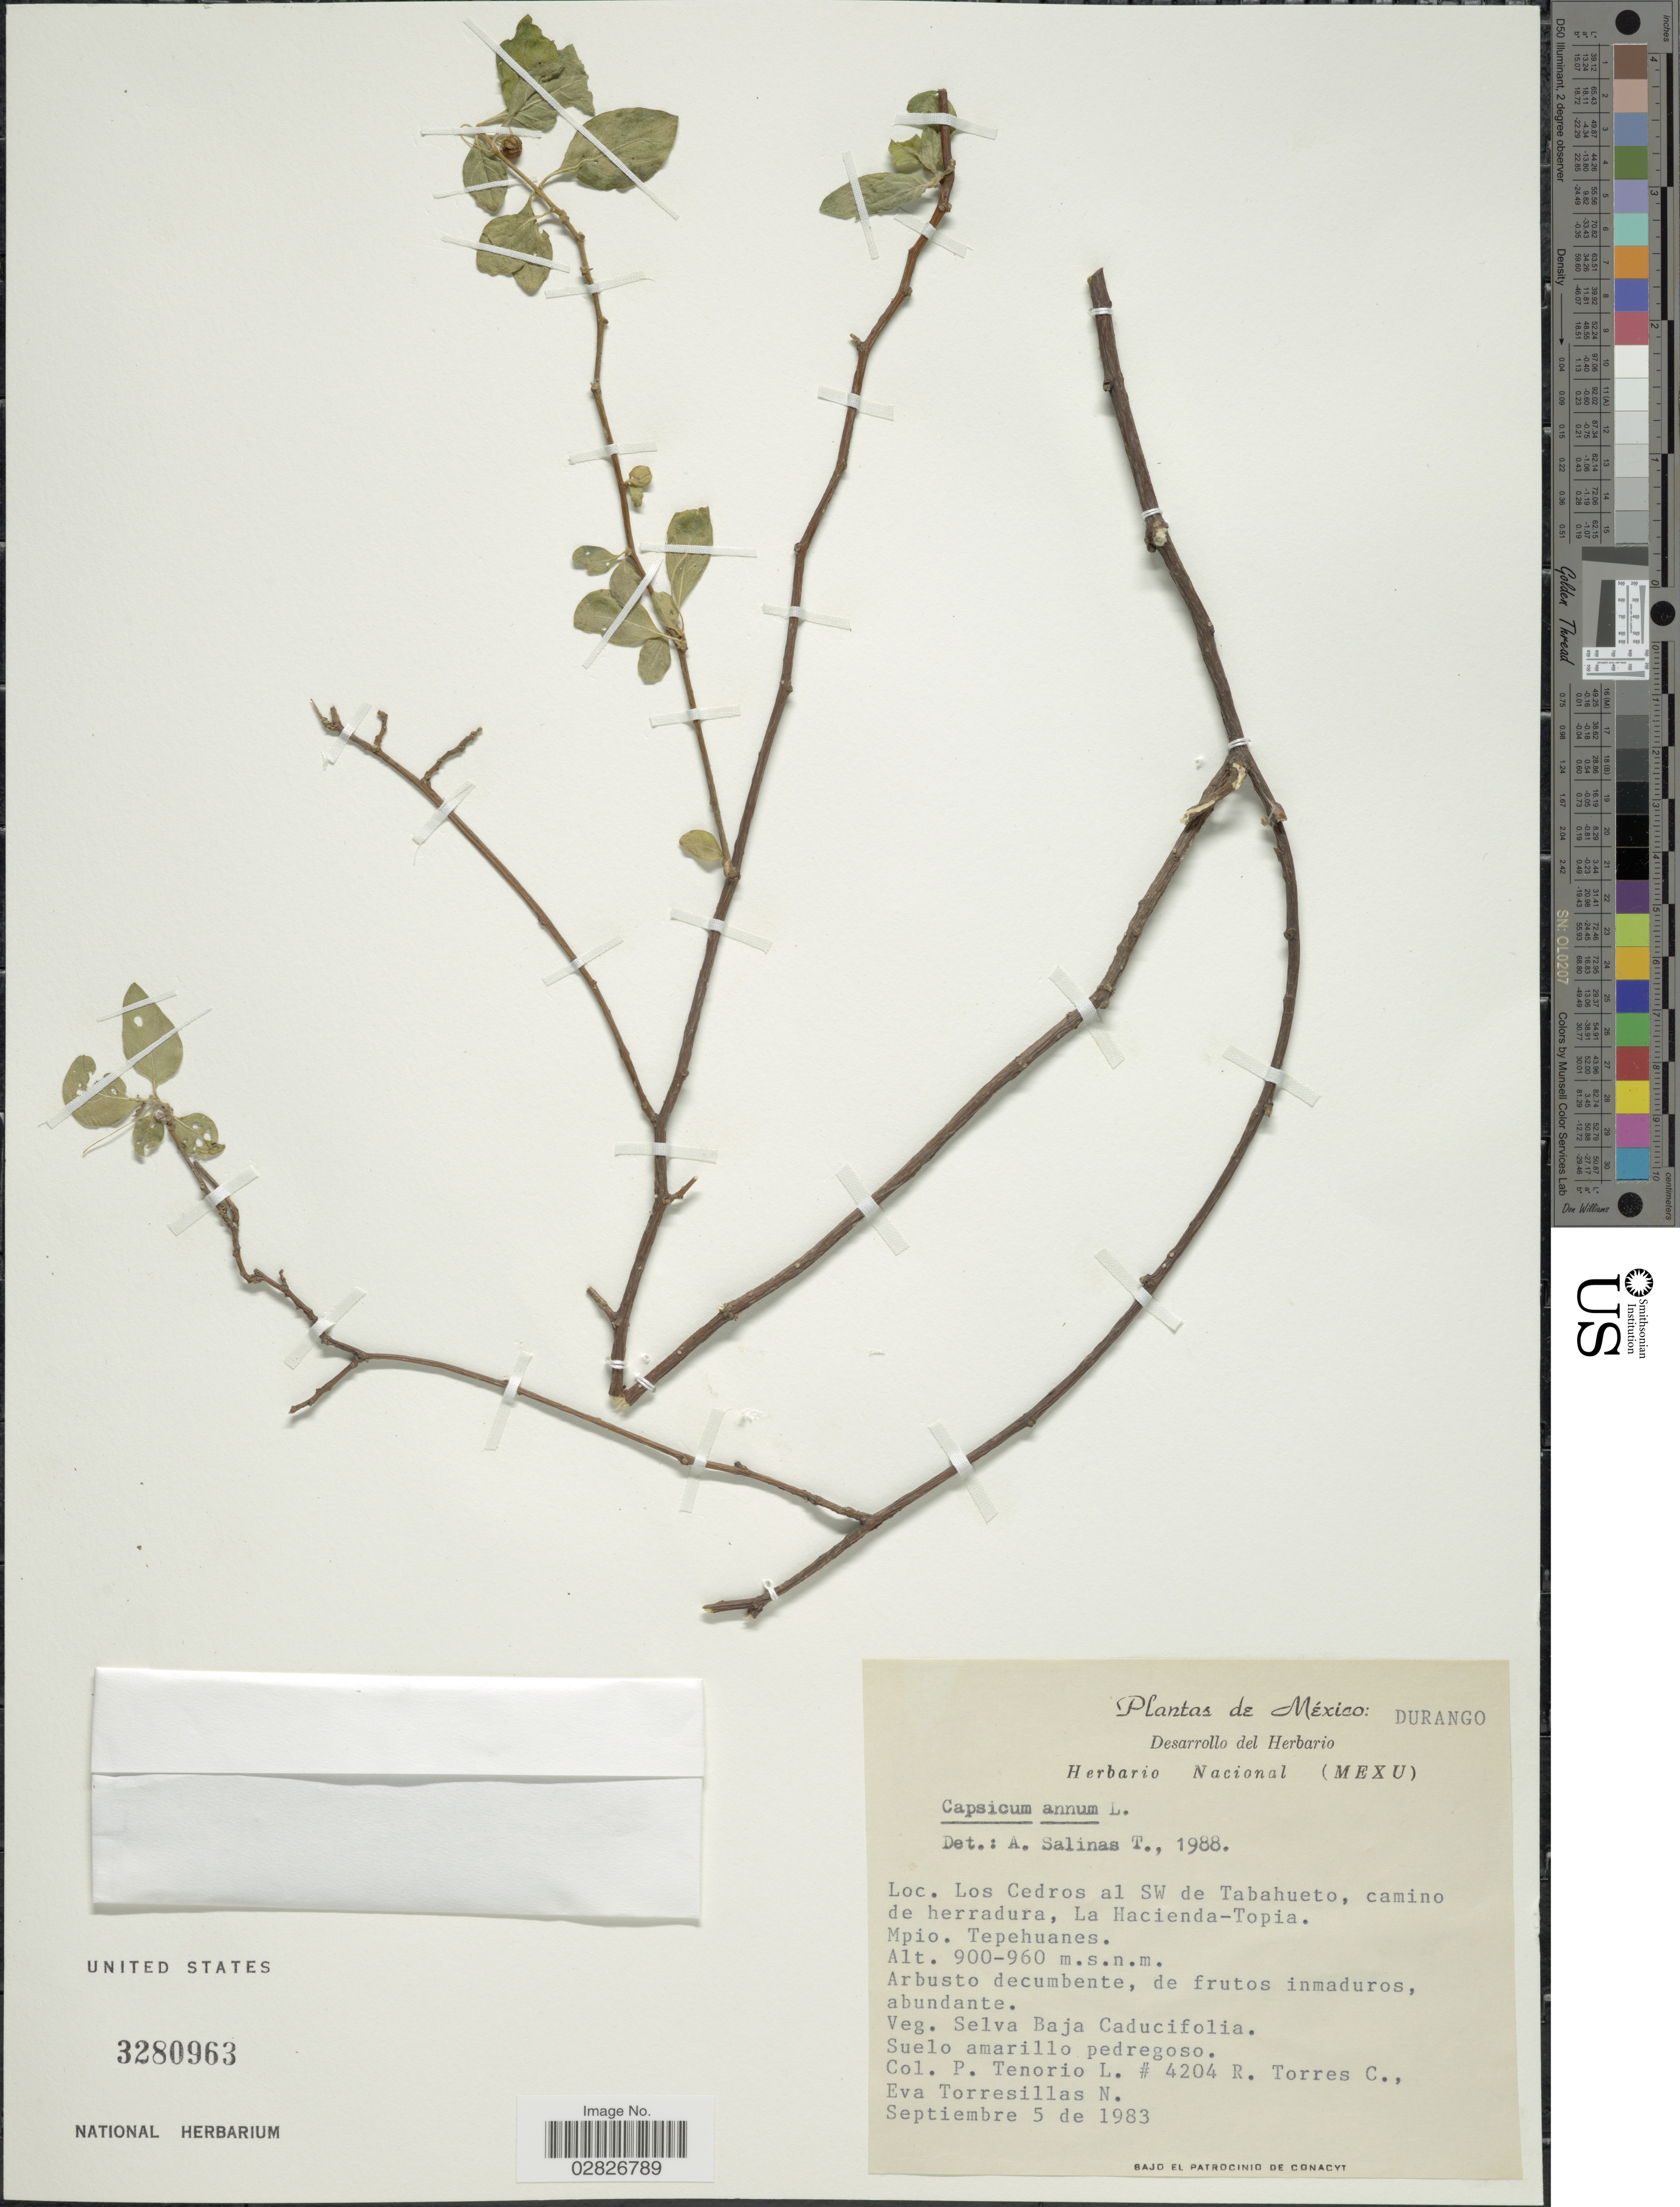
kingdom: Plantae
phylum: Tracheophyta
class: Magnoliopsida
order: Solanales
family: Solanaceae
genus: Capsicum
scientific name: Capsicum annuum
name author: L.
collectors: P. Tenorio L., R. Torres C. & E. Torresillas N.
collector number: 4204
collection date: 1983-09-05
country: Mexico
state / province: Durango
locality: Los Cedros al SW de Tabahueto, camino de herradura, La Hacienda-Topia, Mpio. Tepehuanes.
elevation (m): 900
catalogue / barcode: US 3280963